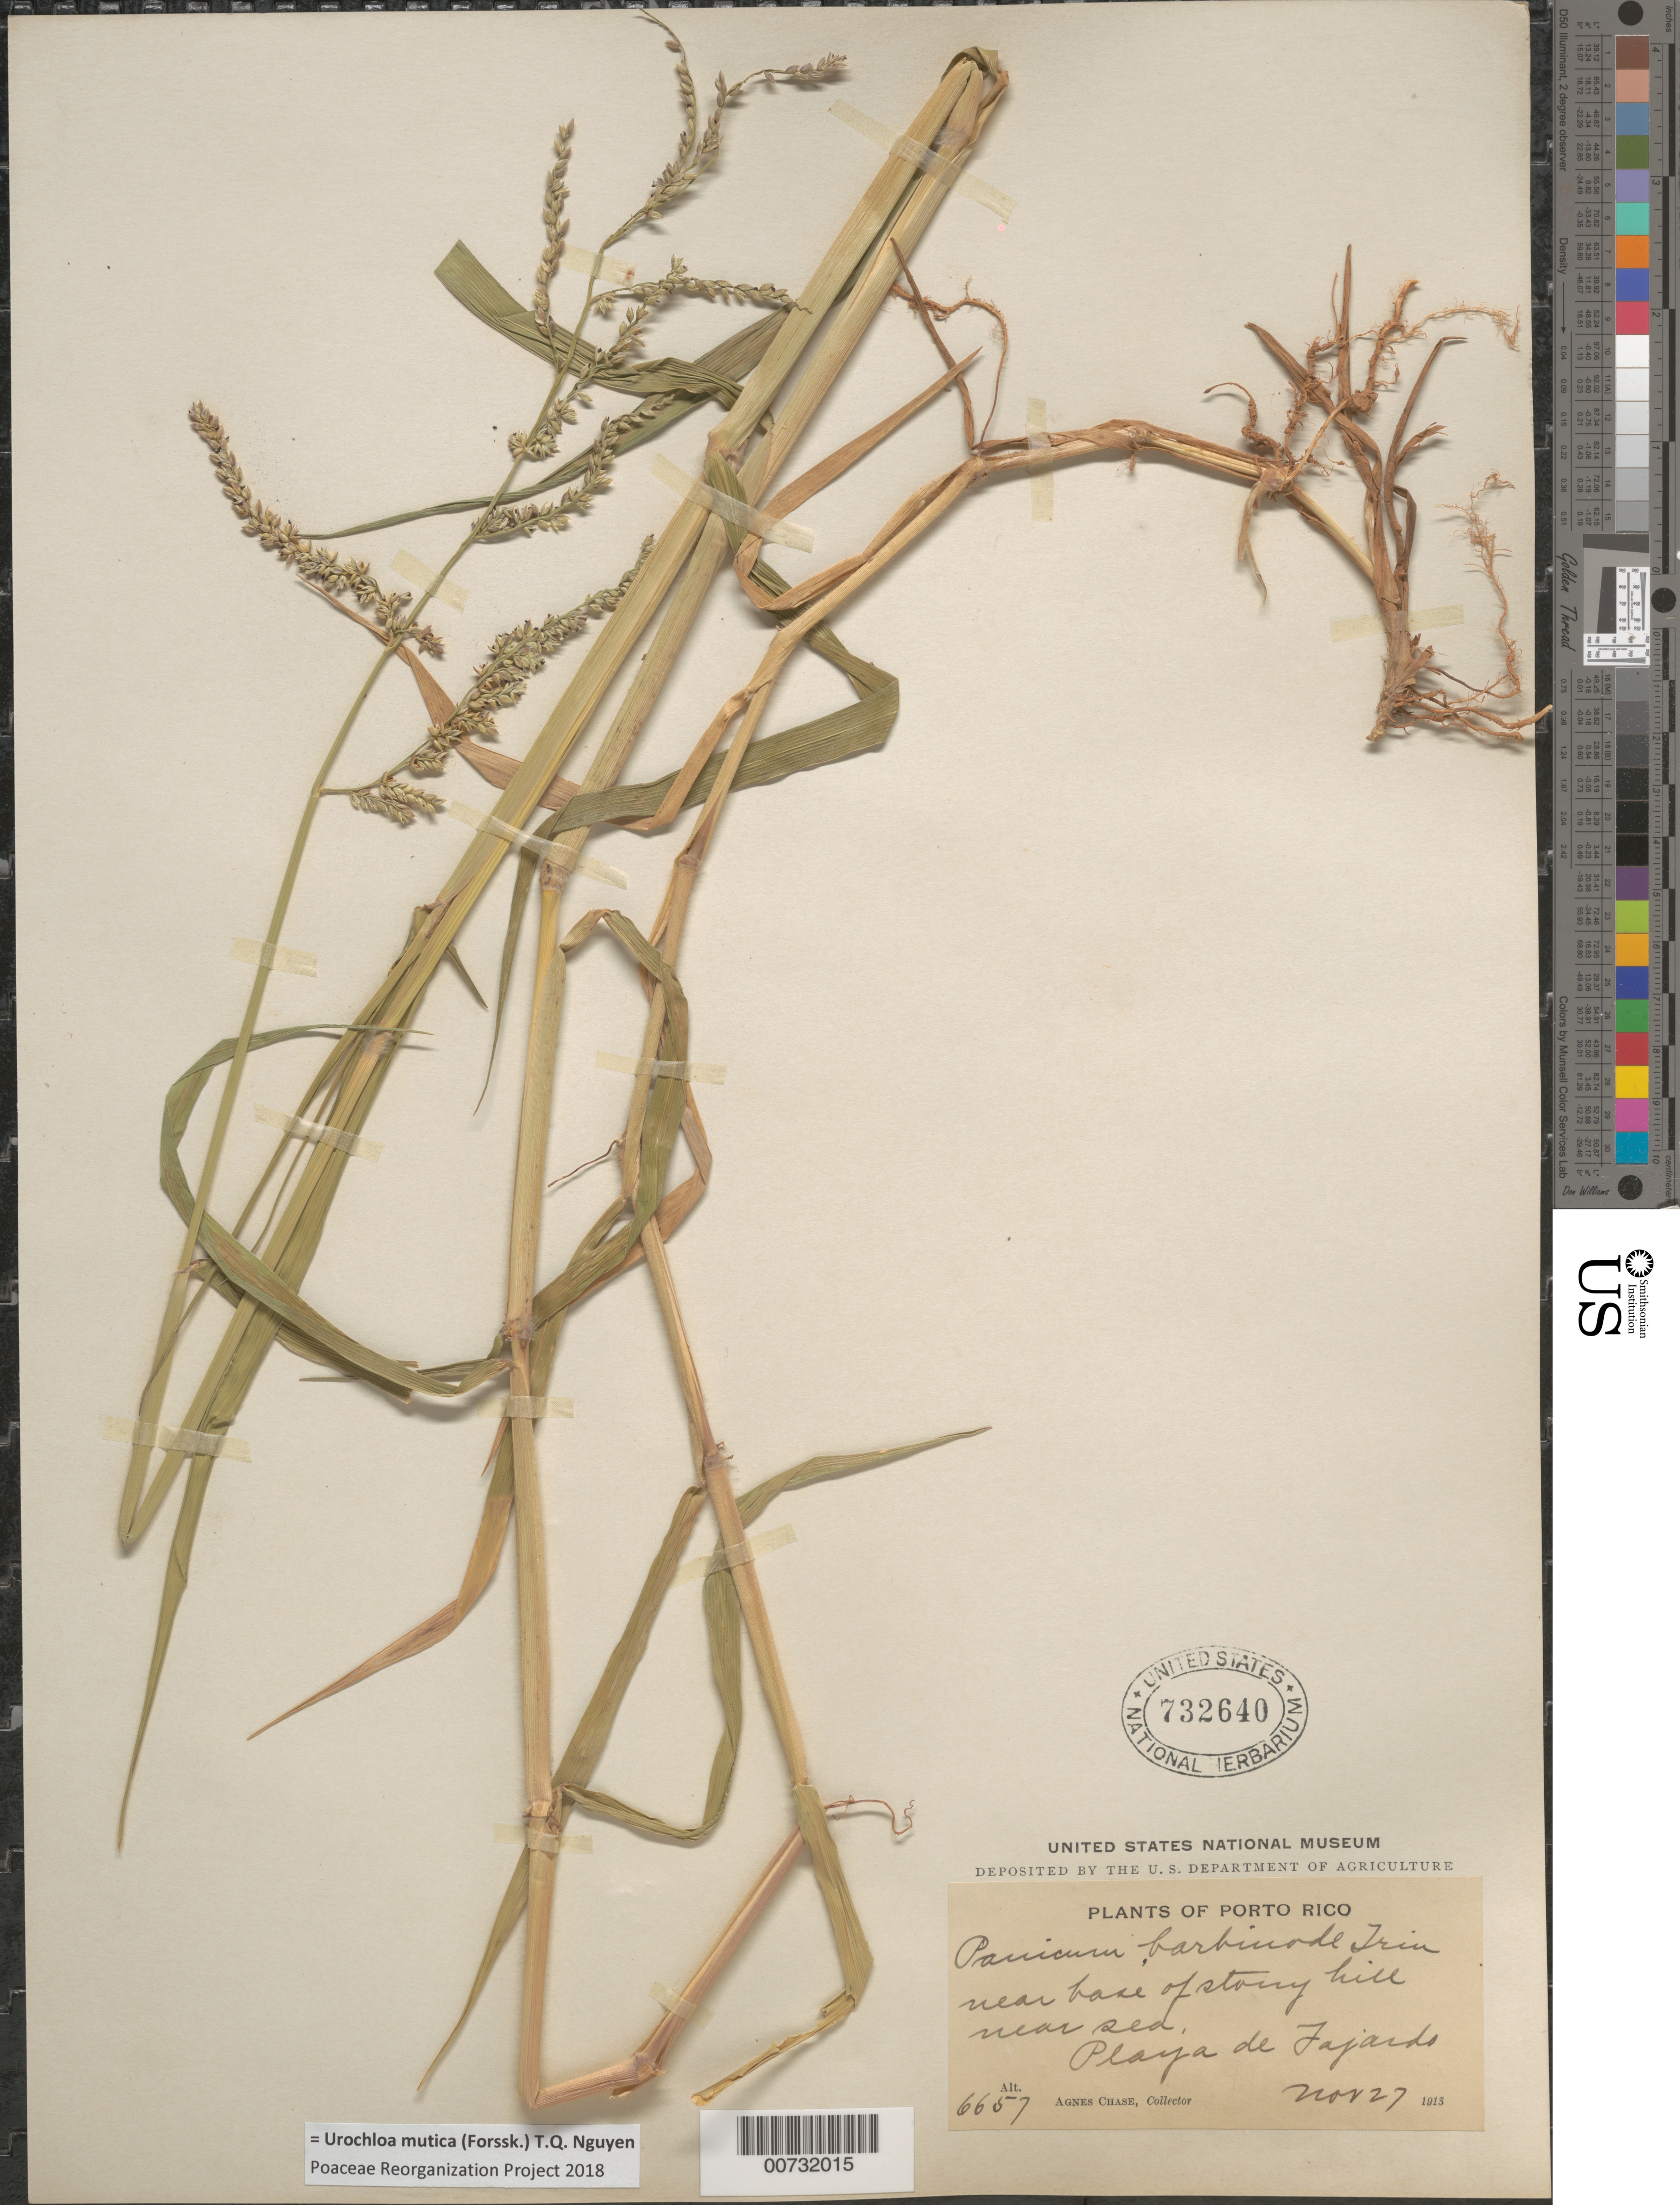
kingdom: Plantae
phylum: Tracheophyta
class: Liliopsida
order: Poales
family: Poaceae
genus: Urochloa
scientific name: Urochloa mutica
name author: (Forssk.) T.Q. Nguyen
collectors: A. Chase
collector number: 6657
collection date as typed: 27 Nov 1913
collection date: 1913-11-27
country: Puerto Rico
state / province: Fajardo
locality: Playa de Fajardo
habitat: Near base of stony hill near sea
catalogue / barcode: US 732640